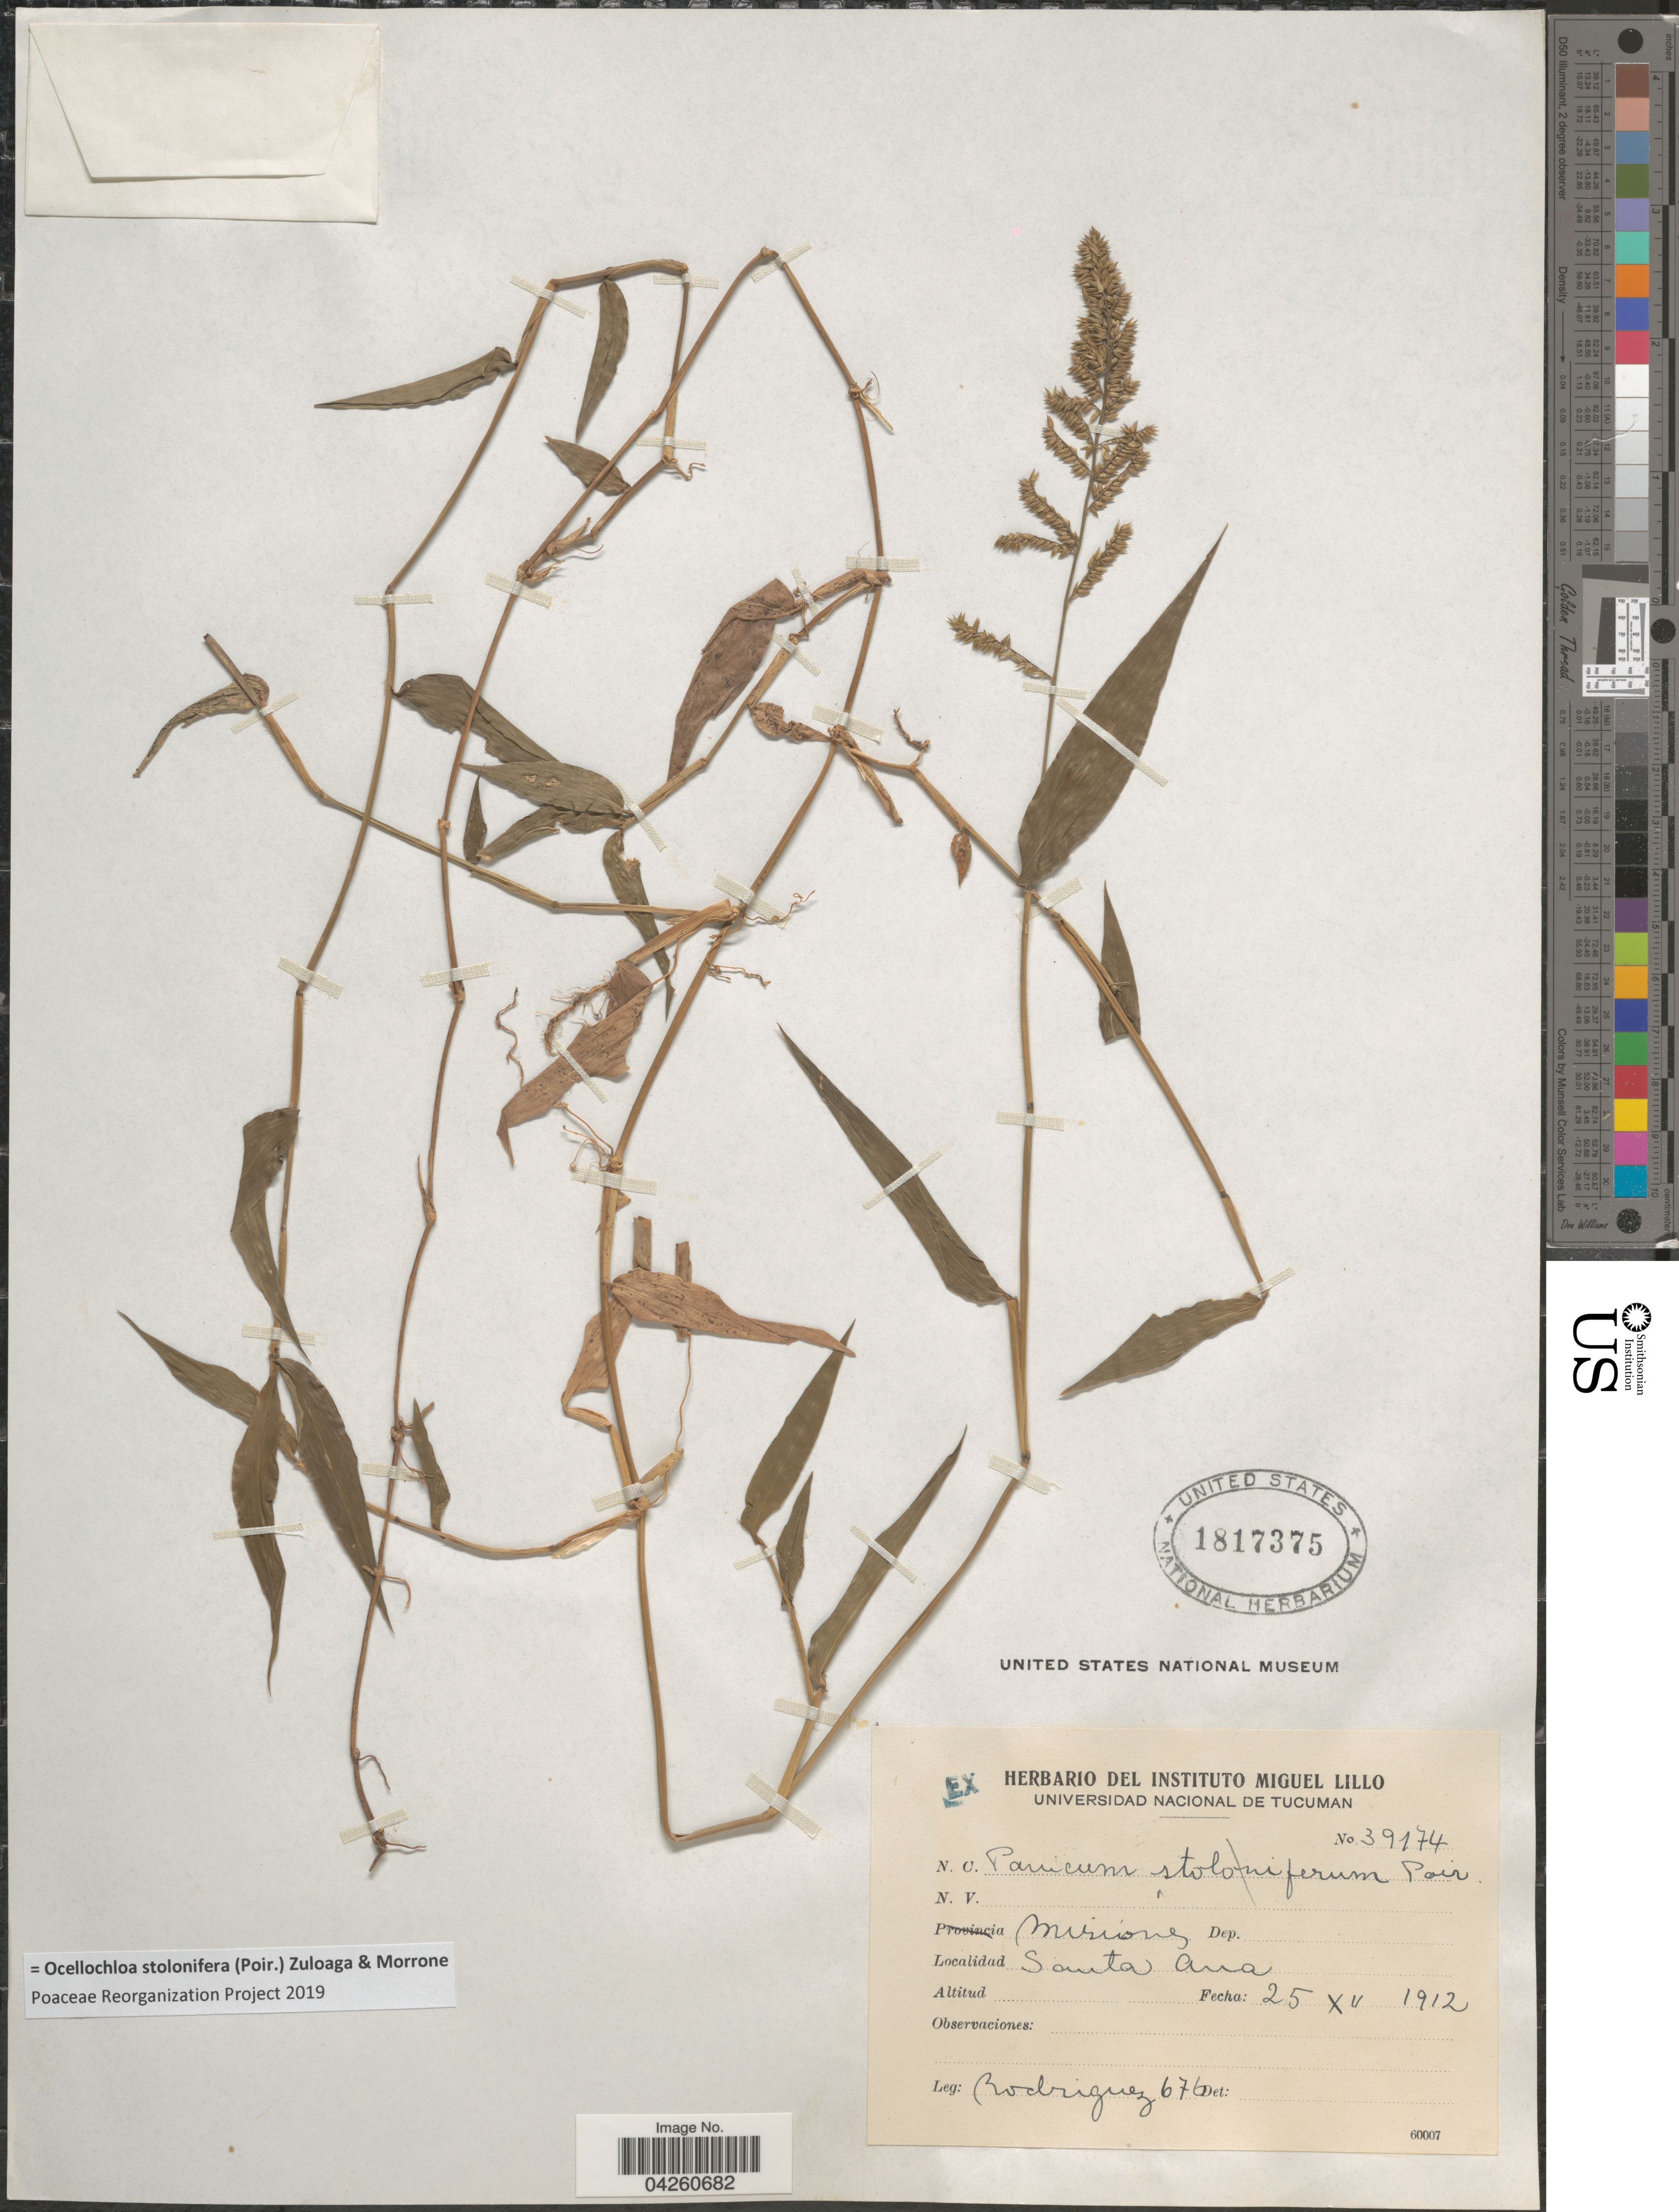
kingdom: Plantae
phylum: Tracheophyta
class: Liliopsida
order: Poales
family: Poaceae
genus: Ocellochloa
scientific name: Ocellochloa stolonifera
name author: (Poir.) Zuloaga & Morrone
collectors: Rodriguez, --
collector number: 676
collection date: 1912-12-25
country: Argentina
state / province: Misiones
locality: Santa Ana.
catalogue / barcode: US 1817375